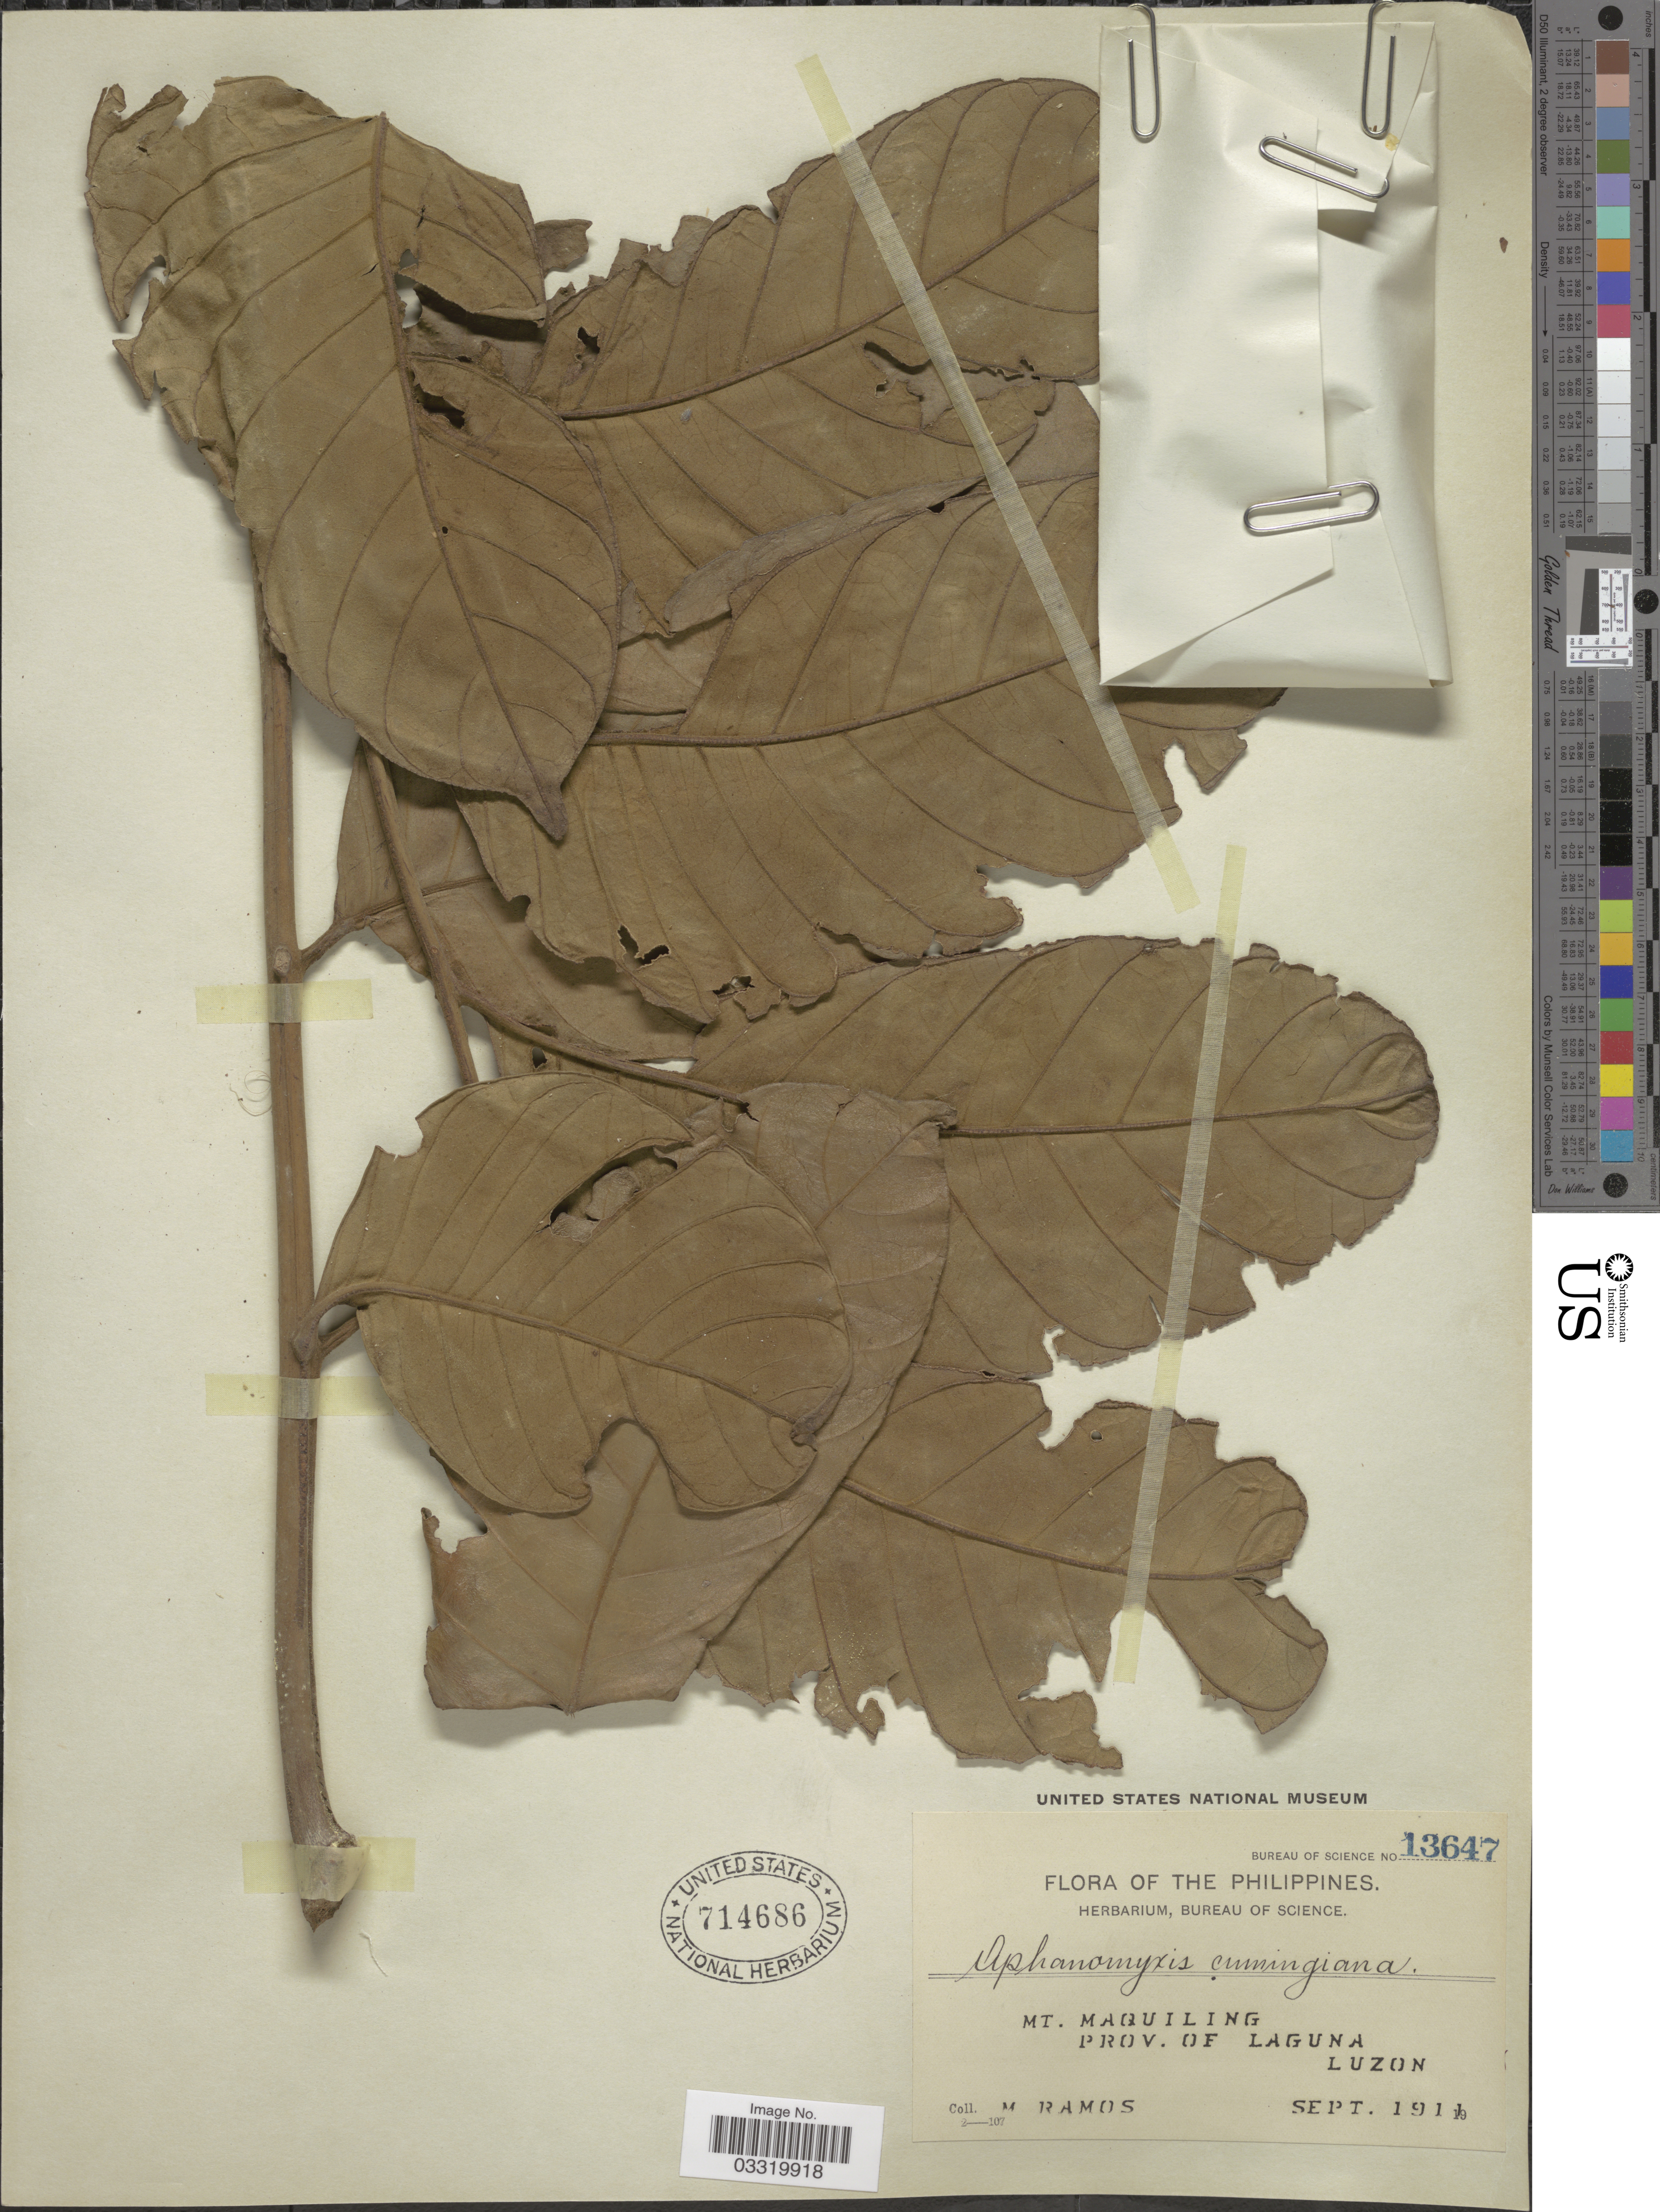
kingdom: Plantae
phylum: Tracheophyta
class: Magnoliopsida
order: Sapindales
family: Meliaceae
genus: Aphanamixis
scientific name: Aphanamixis polystachya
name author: (Wall.) R. Parker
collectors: M. Ramos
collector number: Bureau of Science 13647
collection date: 1911-09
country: Philippines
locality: Mt. Maquiling, Prov. of Laguna, Luzon.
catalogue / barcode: US 714686